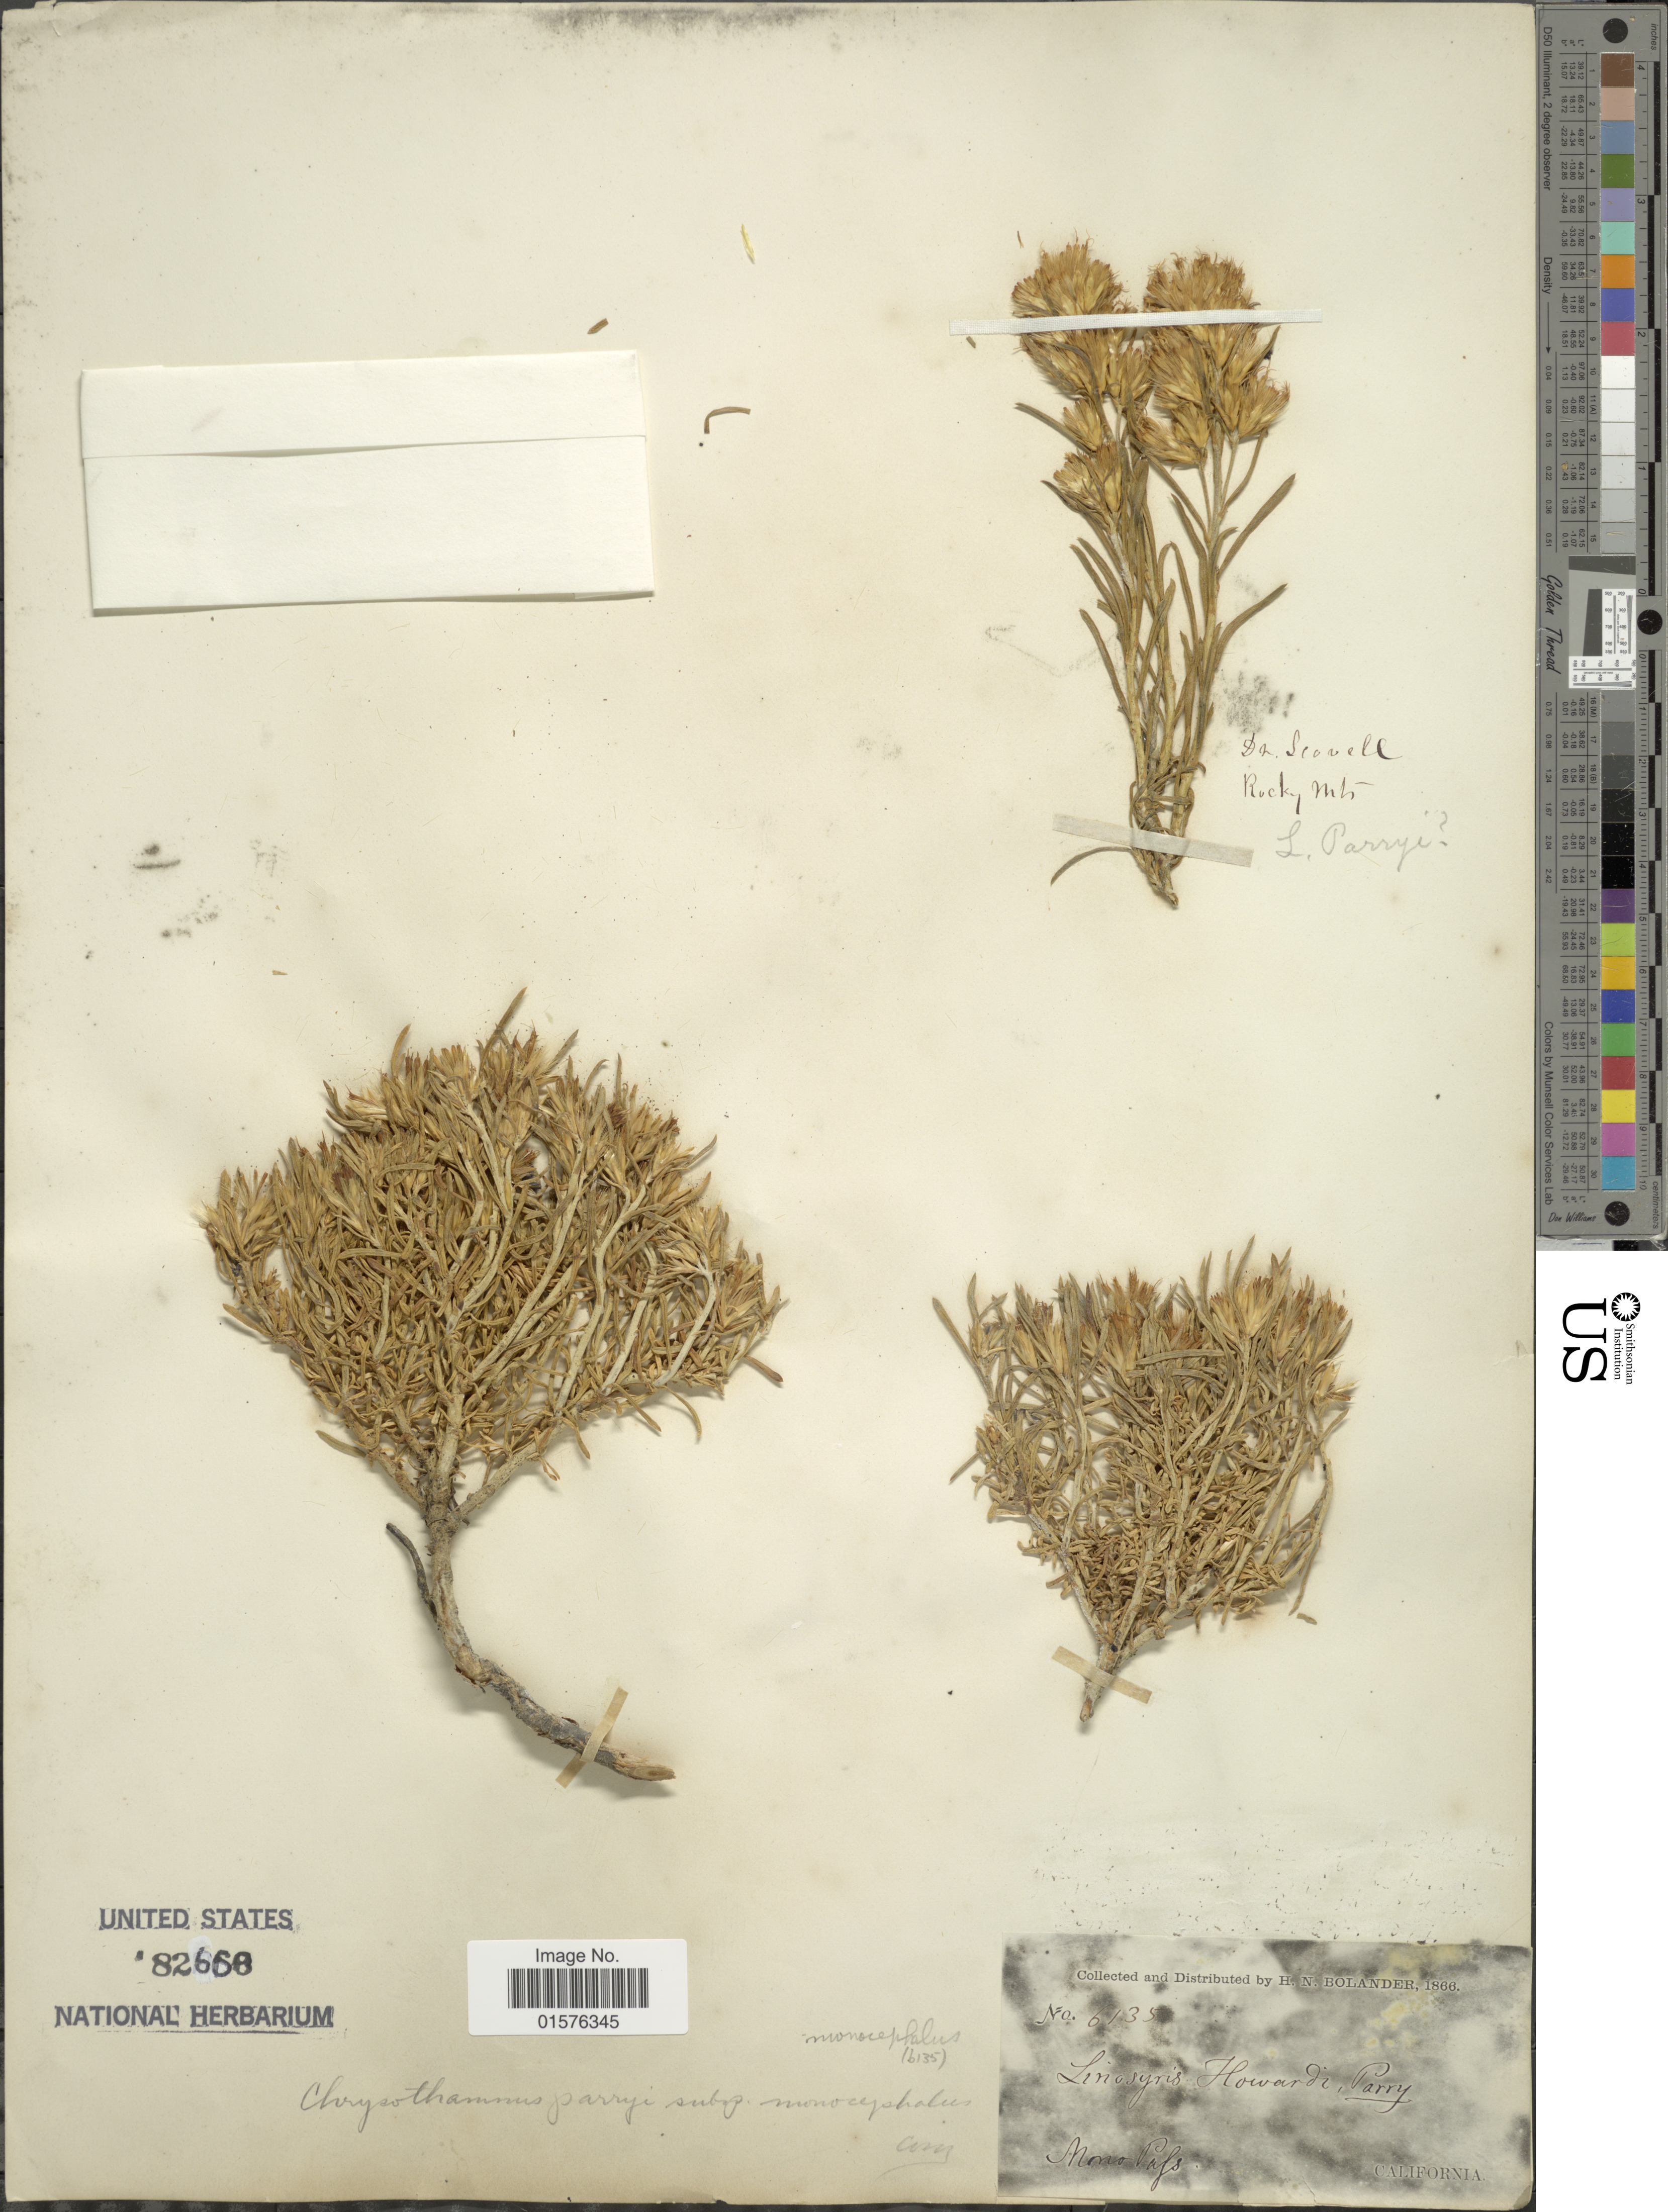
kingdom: Plantae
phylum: Tracheophyta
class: Magnoliopsida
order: Asterales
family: Asteraceae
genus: Ericameria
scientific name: Ericameria parryi var. monocephala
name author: (A. Nelson & P.B. Kenn.) G.L. Nesom & G.I. Baird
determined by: Urbatsch, Lowell E., Curator (LSU), Louisiana State University (UNITED STATES)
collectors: H. Bolander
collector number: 6135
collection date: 1866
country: United States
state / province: California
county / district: Mono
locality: Mono Pass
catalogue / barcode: US 82688